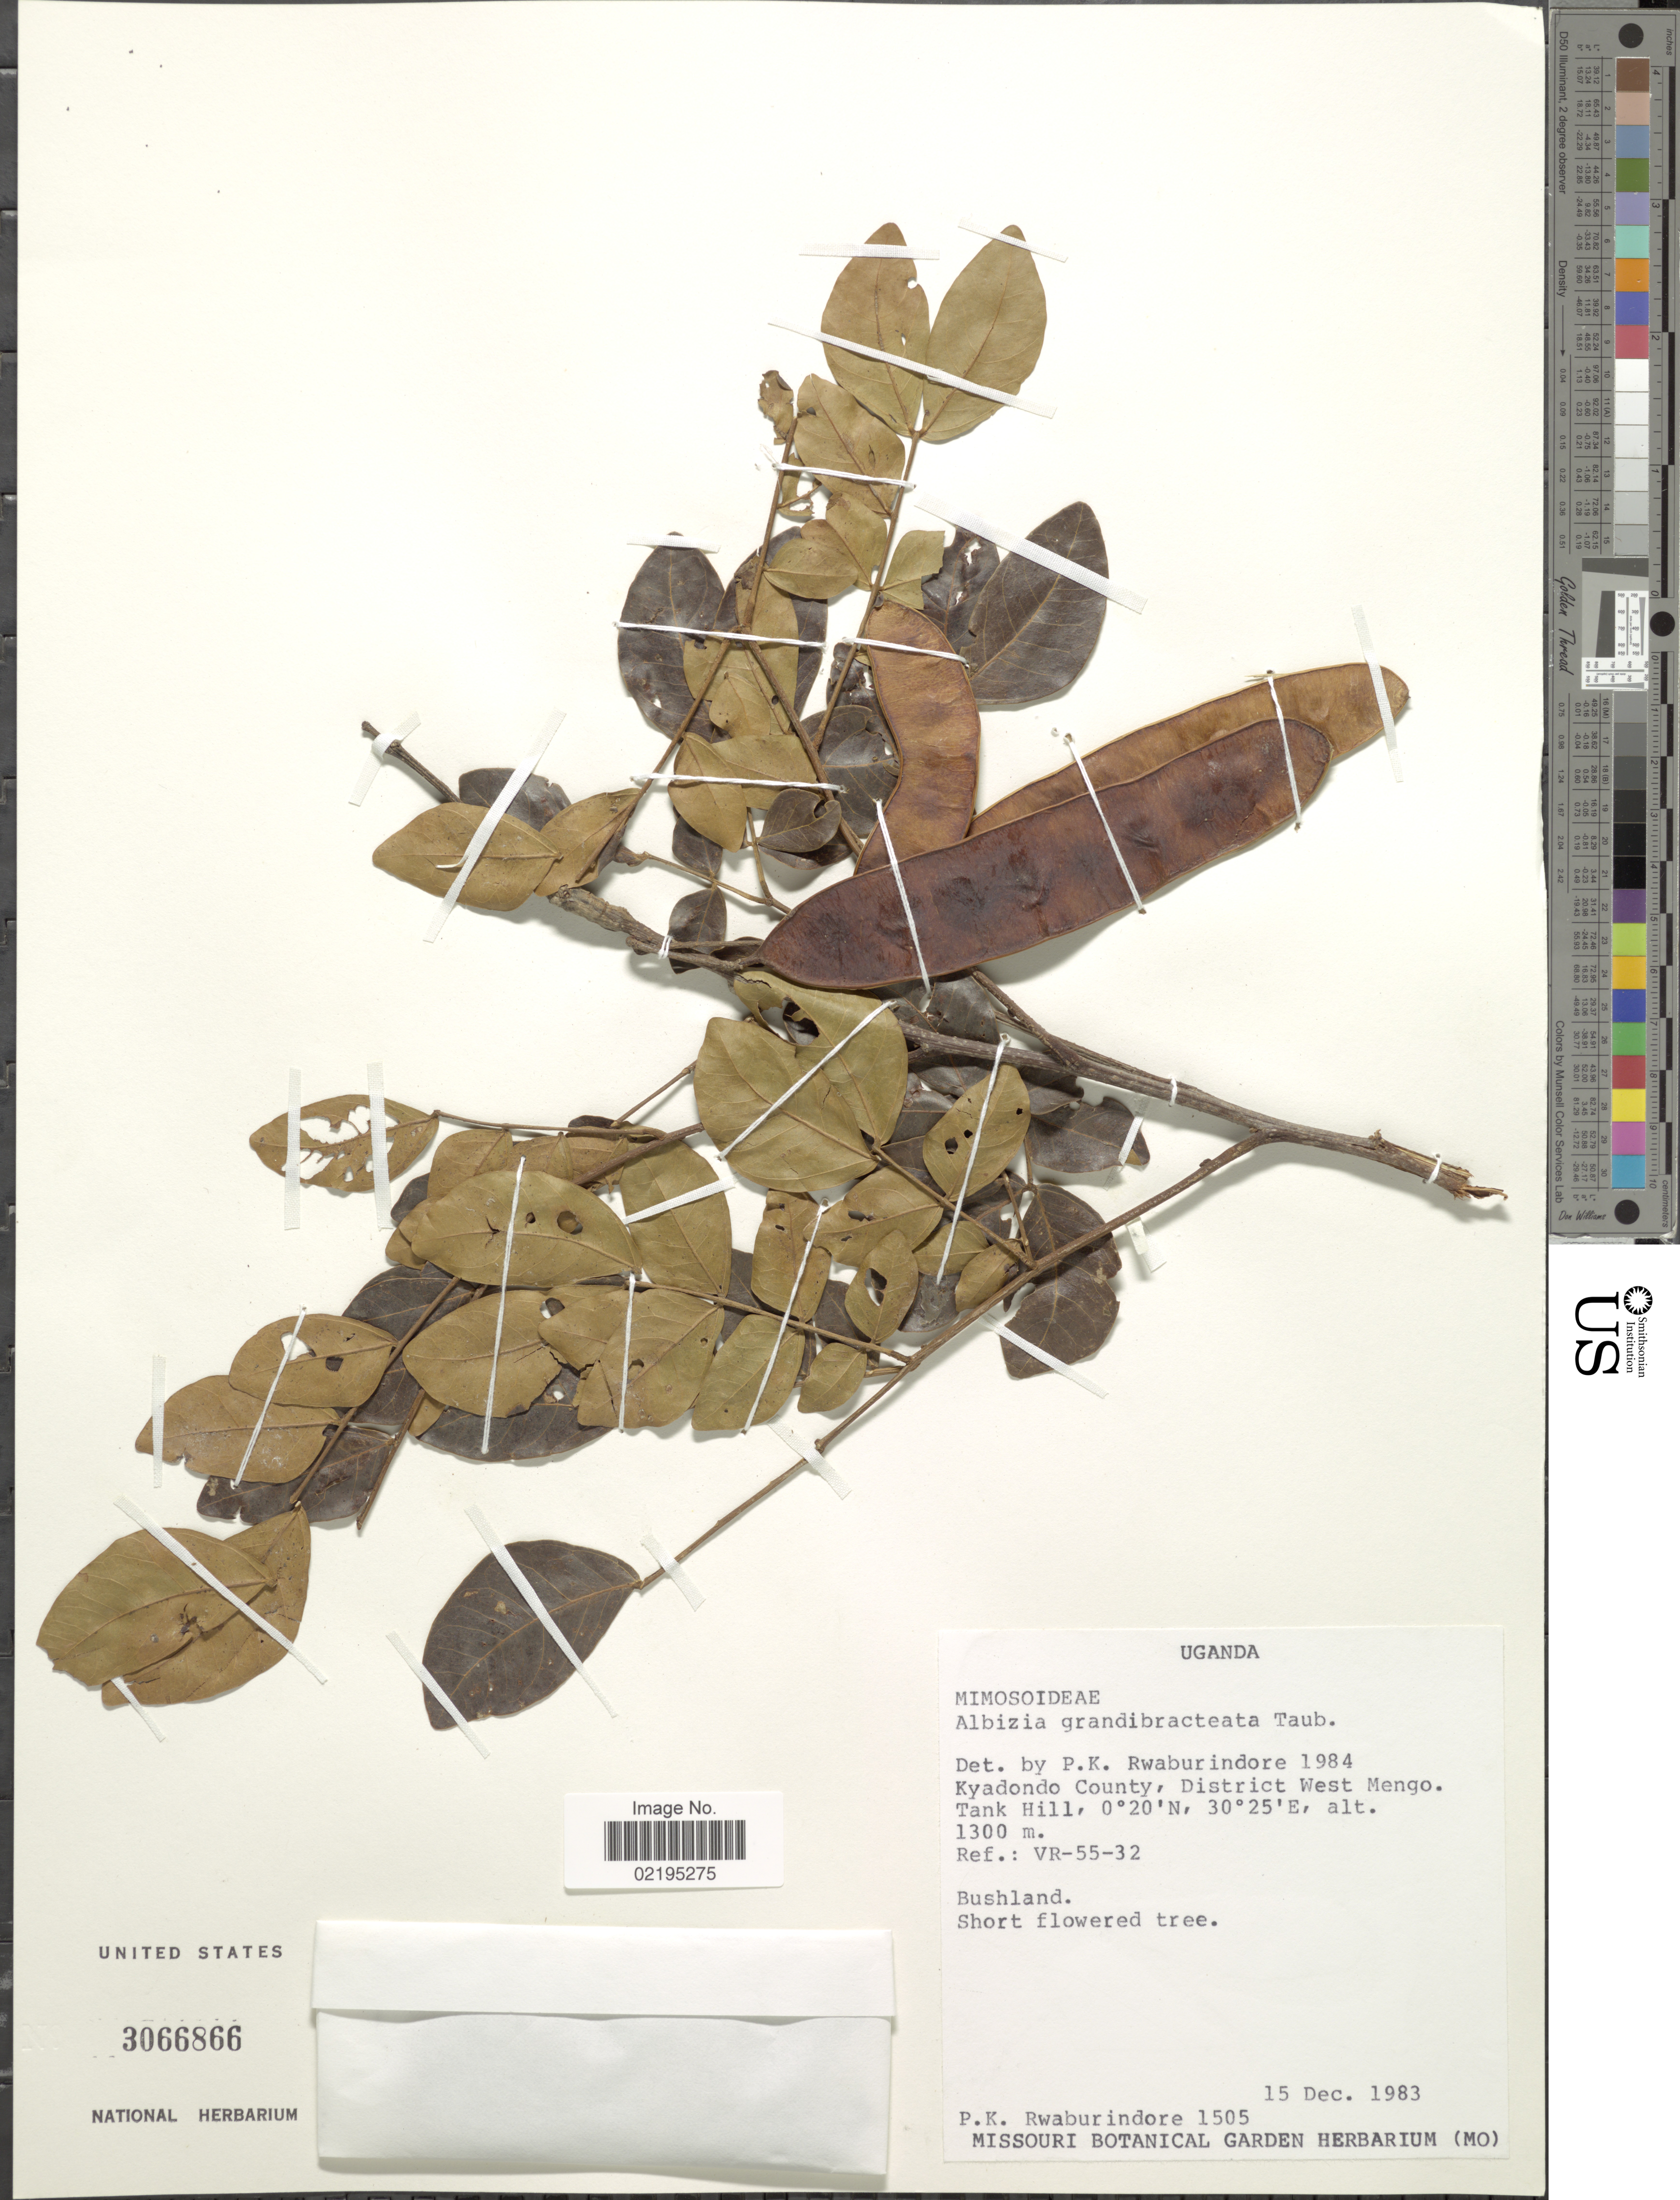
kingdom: Plantae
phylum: Tracheophyta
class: Magnoliopsida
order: Fabales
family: Fabaceae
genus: Albizia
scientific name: Albizia grandibracteata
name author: Taub.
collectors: P. Rwaburindore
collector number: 1505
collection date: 1983-12-15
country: Uganda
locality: Kyadondo County, District West Mengo. Tank Hill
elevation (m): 1300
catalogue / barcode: US 3066866